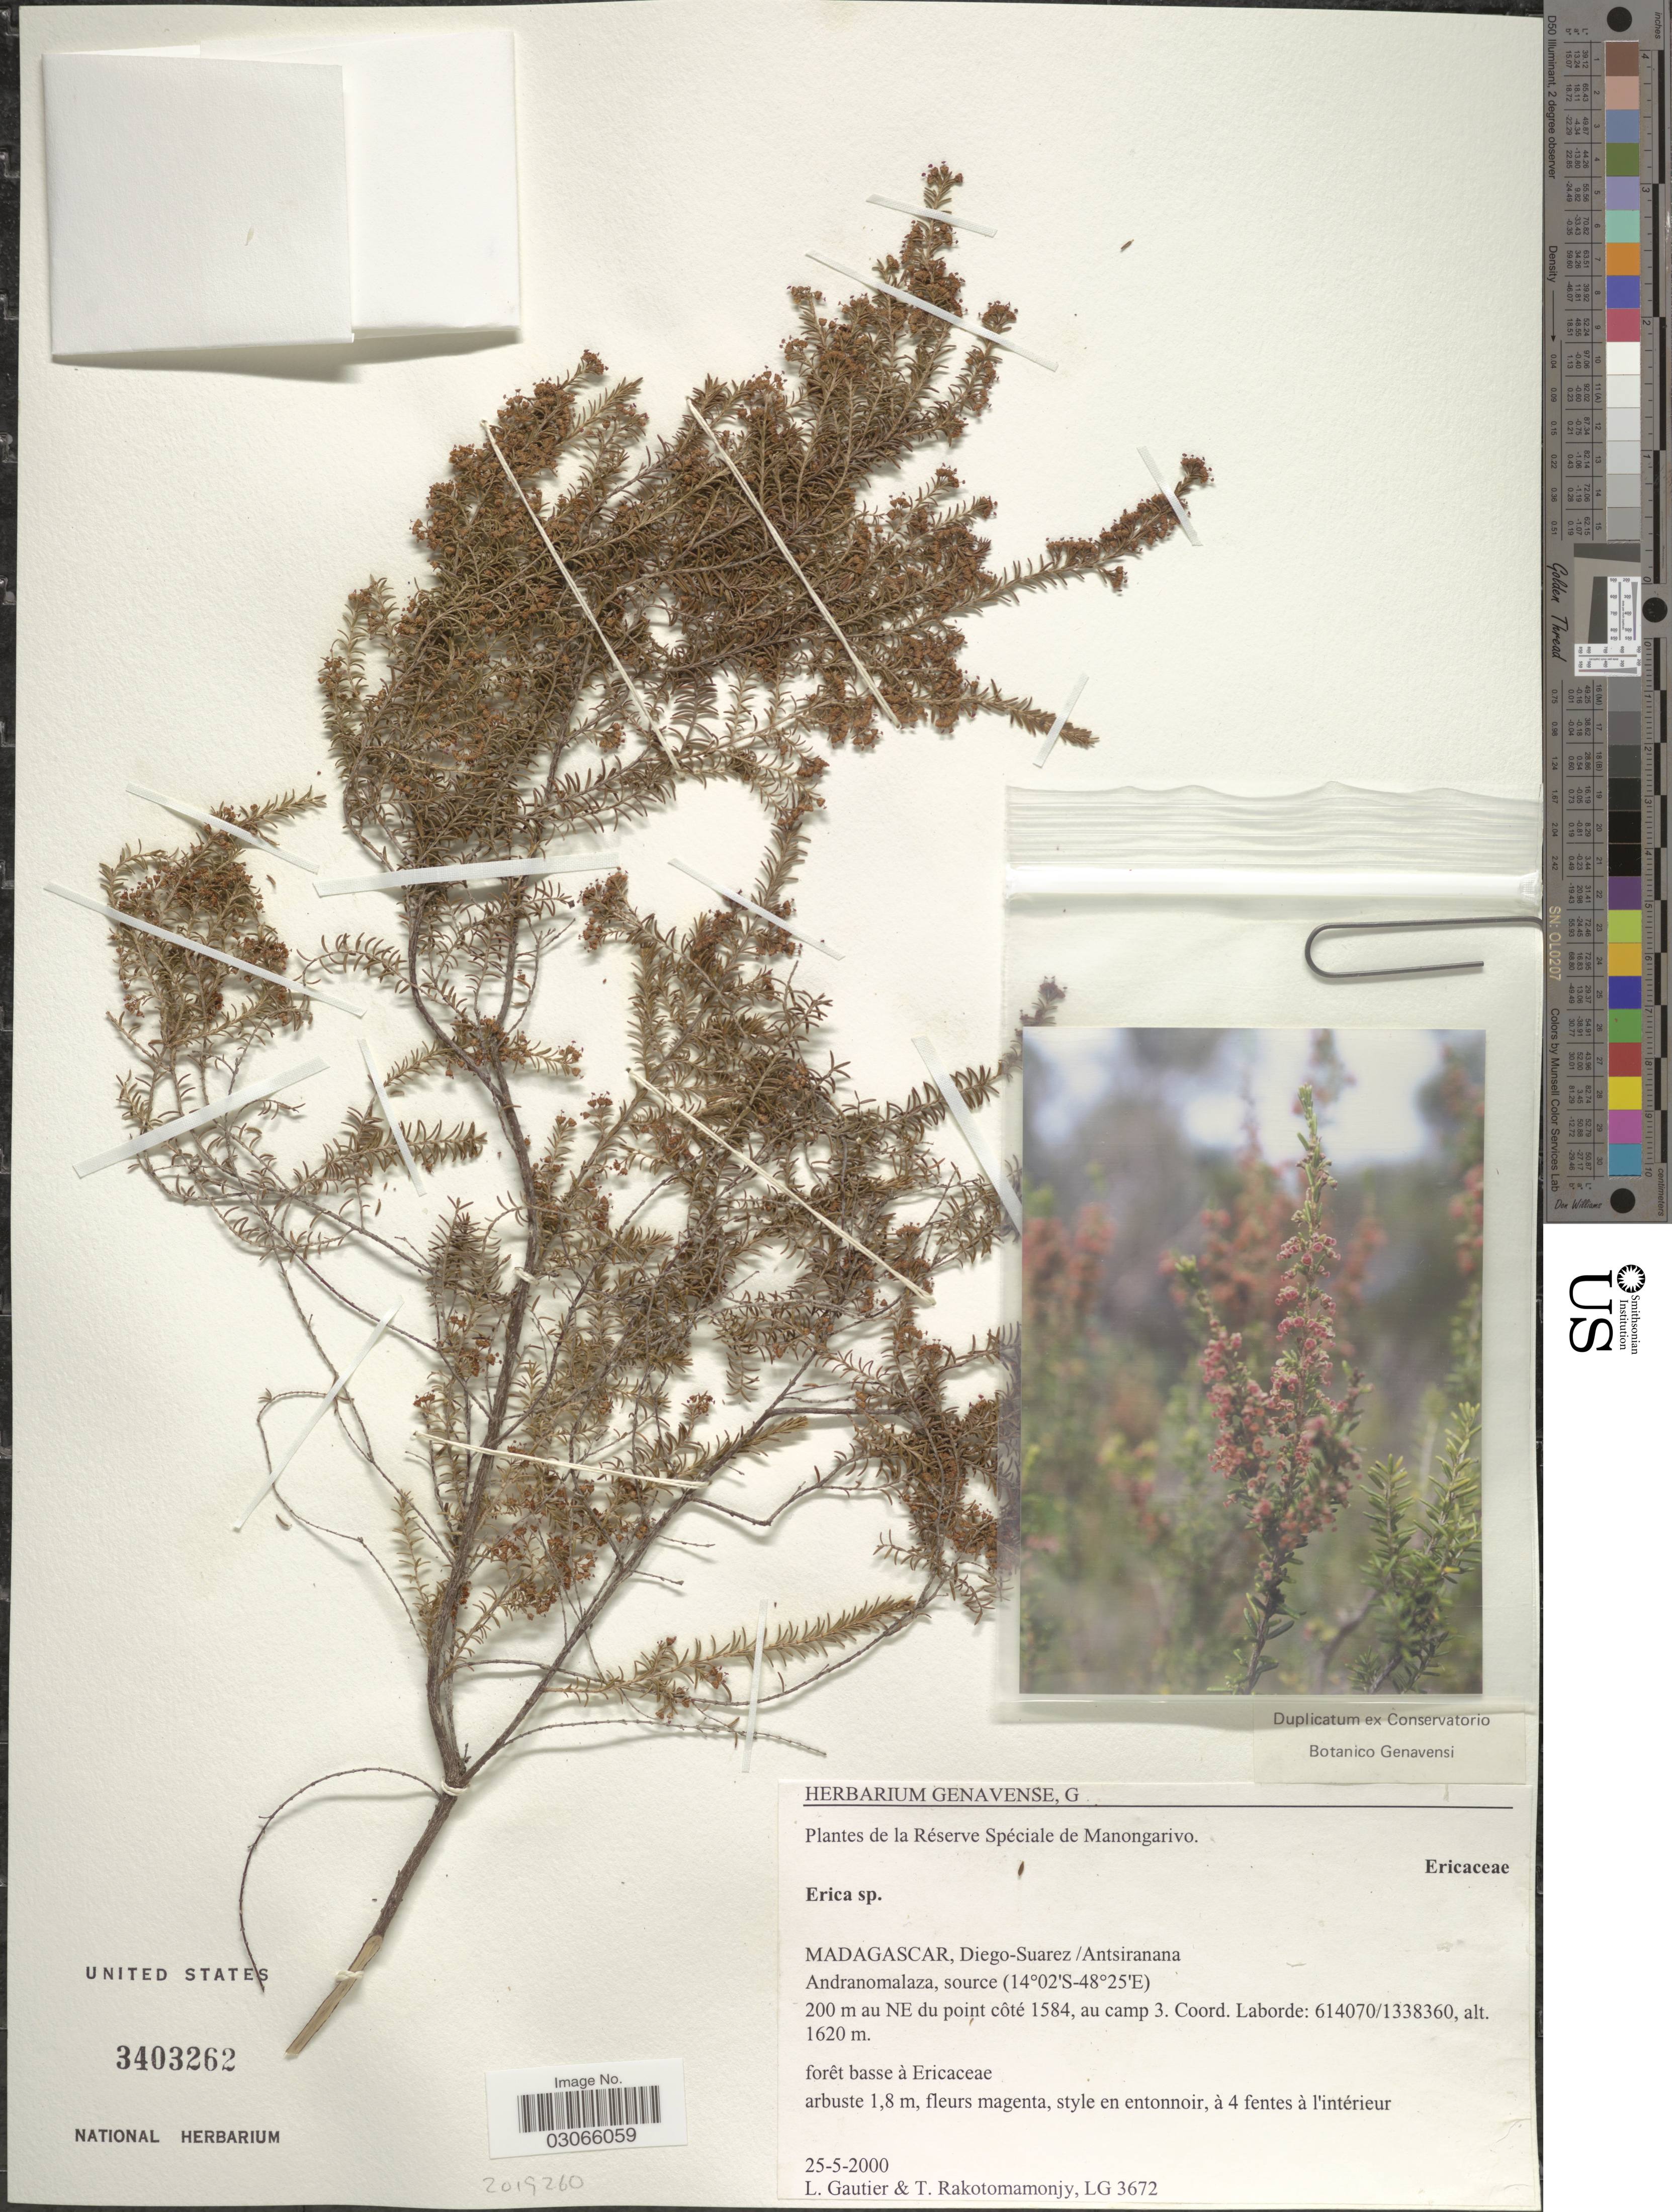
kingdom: Plantae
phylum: Tracheophyta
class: Magnoliopsida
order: Ericales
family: Ericaceae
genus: Erica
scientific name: Erica sp.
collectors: L. Gautier & T. Rakotomamonjy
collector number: LG3672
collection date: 2000-05-25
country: Madagascar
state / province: Diana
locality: Diego-Suarez, Andranomalaza, source, 200 m au NE du point côté 1584, au camp 3. Coord. Laborde: 614070/1338360.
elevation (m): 1620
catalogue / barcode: US 3403262